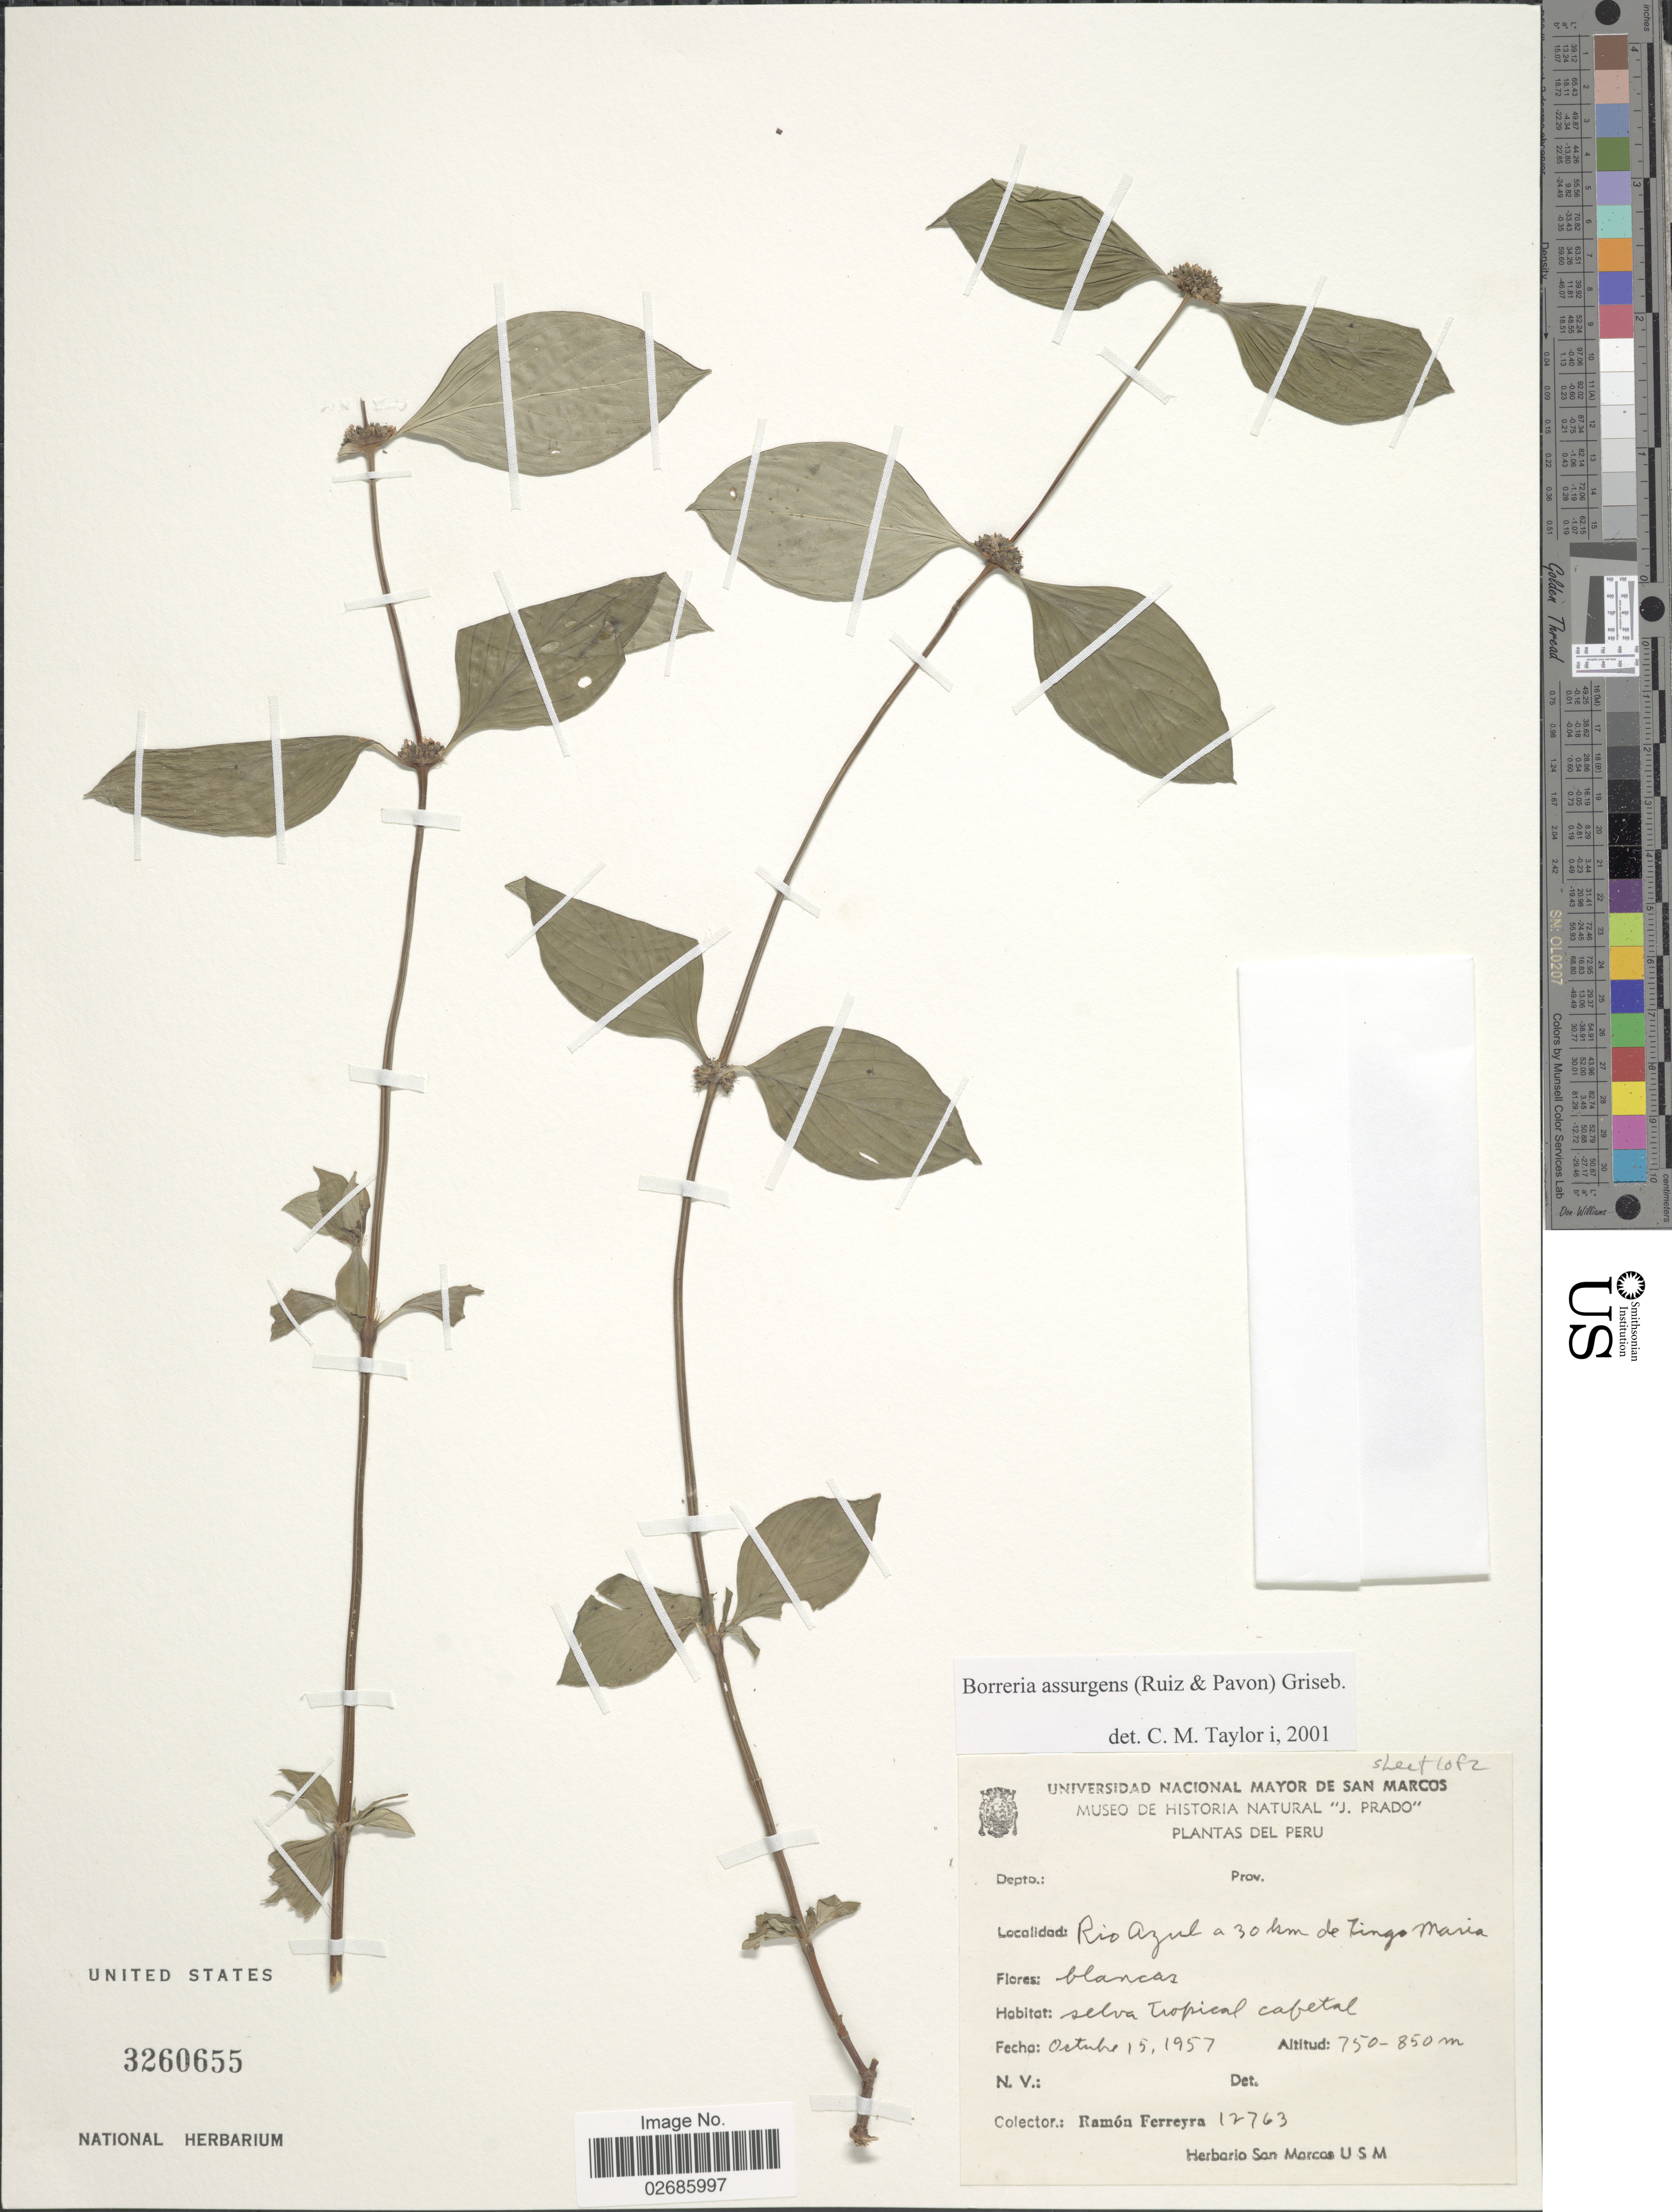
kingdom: Plantae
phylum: Tracheophyta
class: Magnoliopsida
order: Gentianales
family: Rubiaceae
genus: Borreria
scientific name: Borreria assurgens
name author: (Ruiz & Pav.) Griseb.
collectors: R. A. Ferreyra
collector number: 12763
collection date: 1957-10-15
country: Peru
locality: Rio Azul a 30 km de Tingo Mario, selva Tropical cafetal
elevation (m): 750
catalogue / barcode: US 3260655